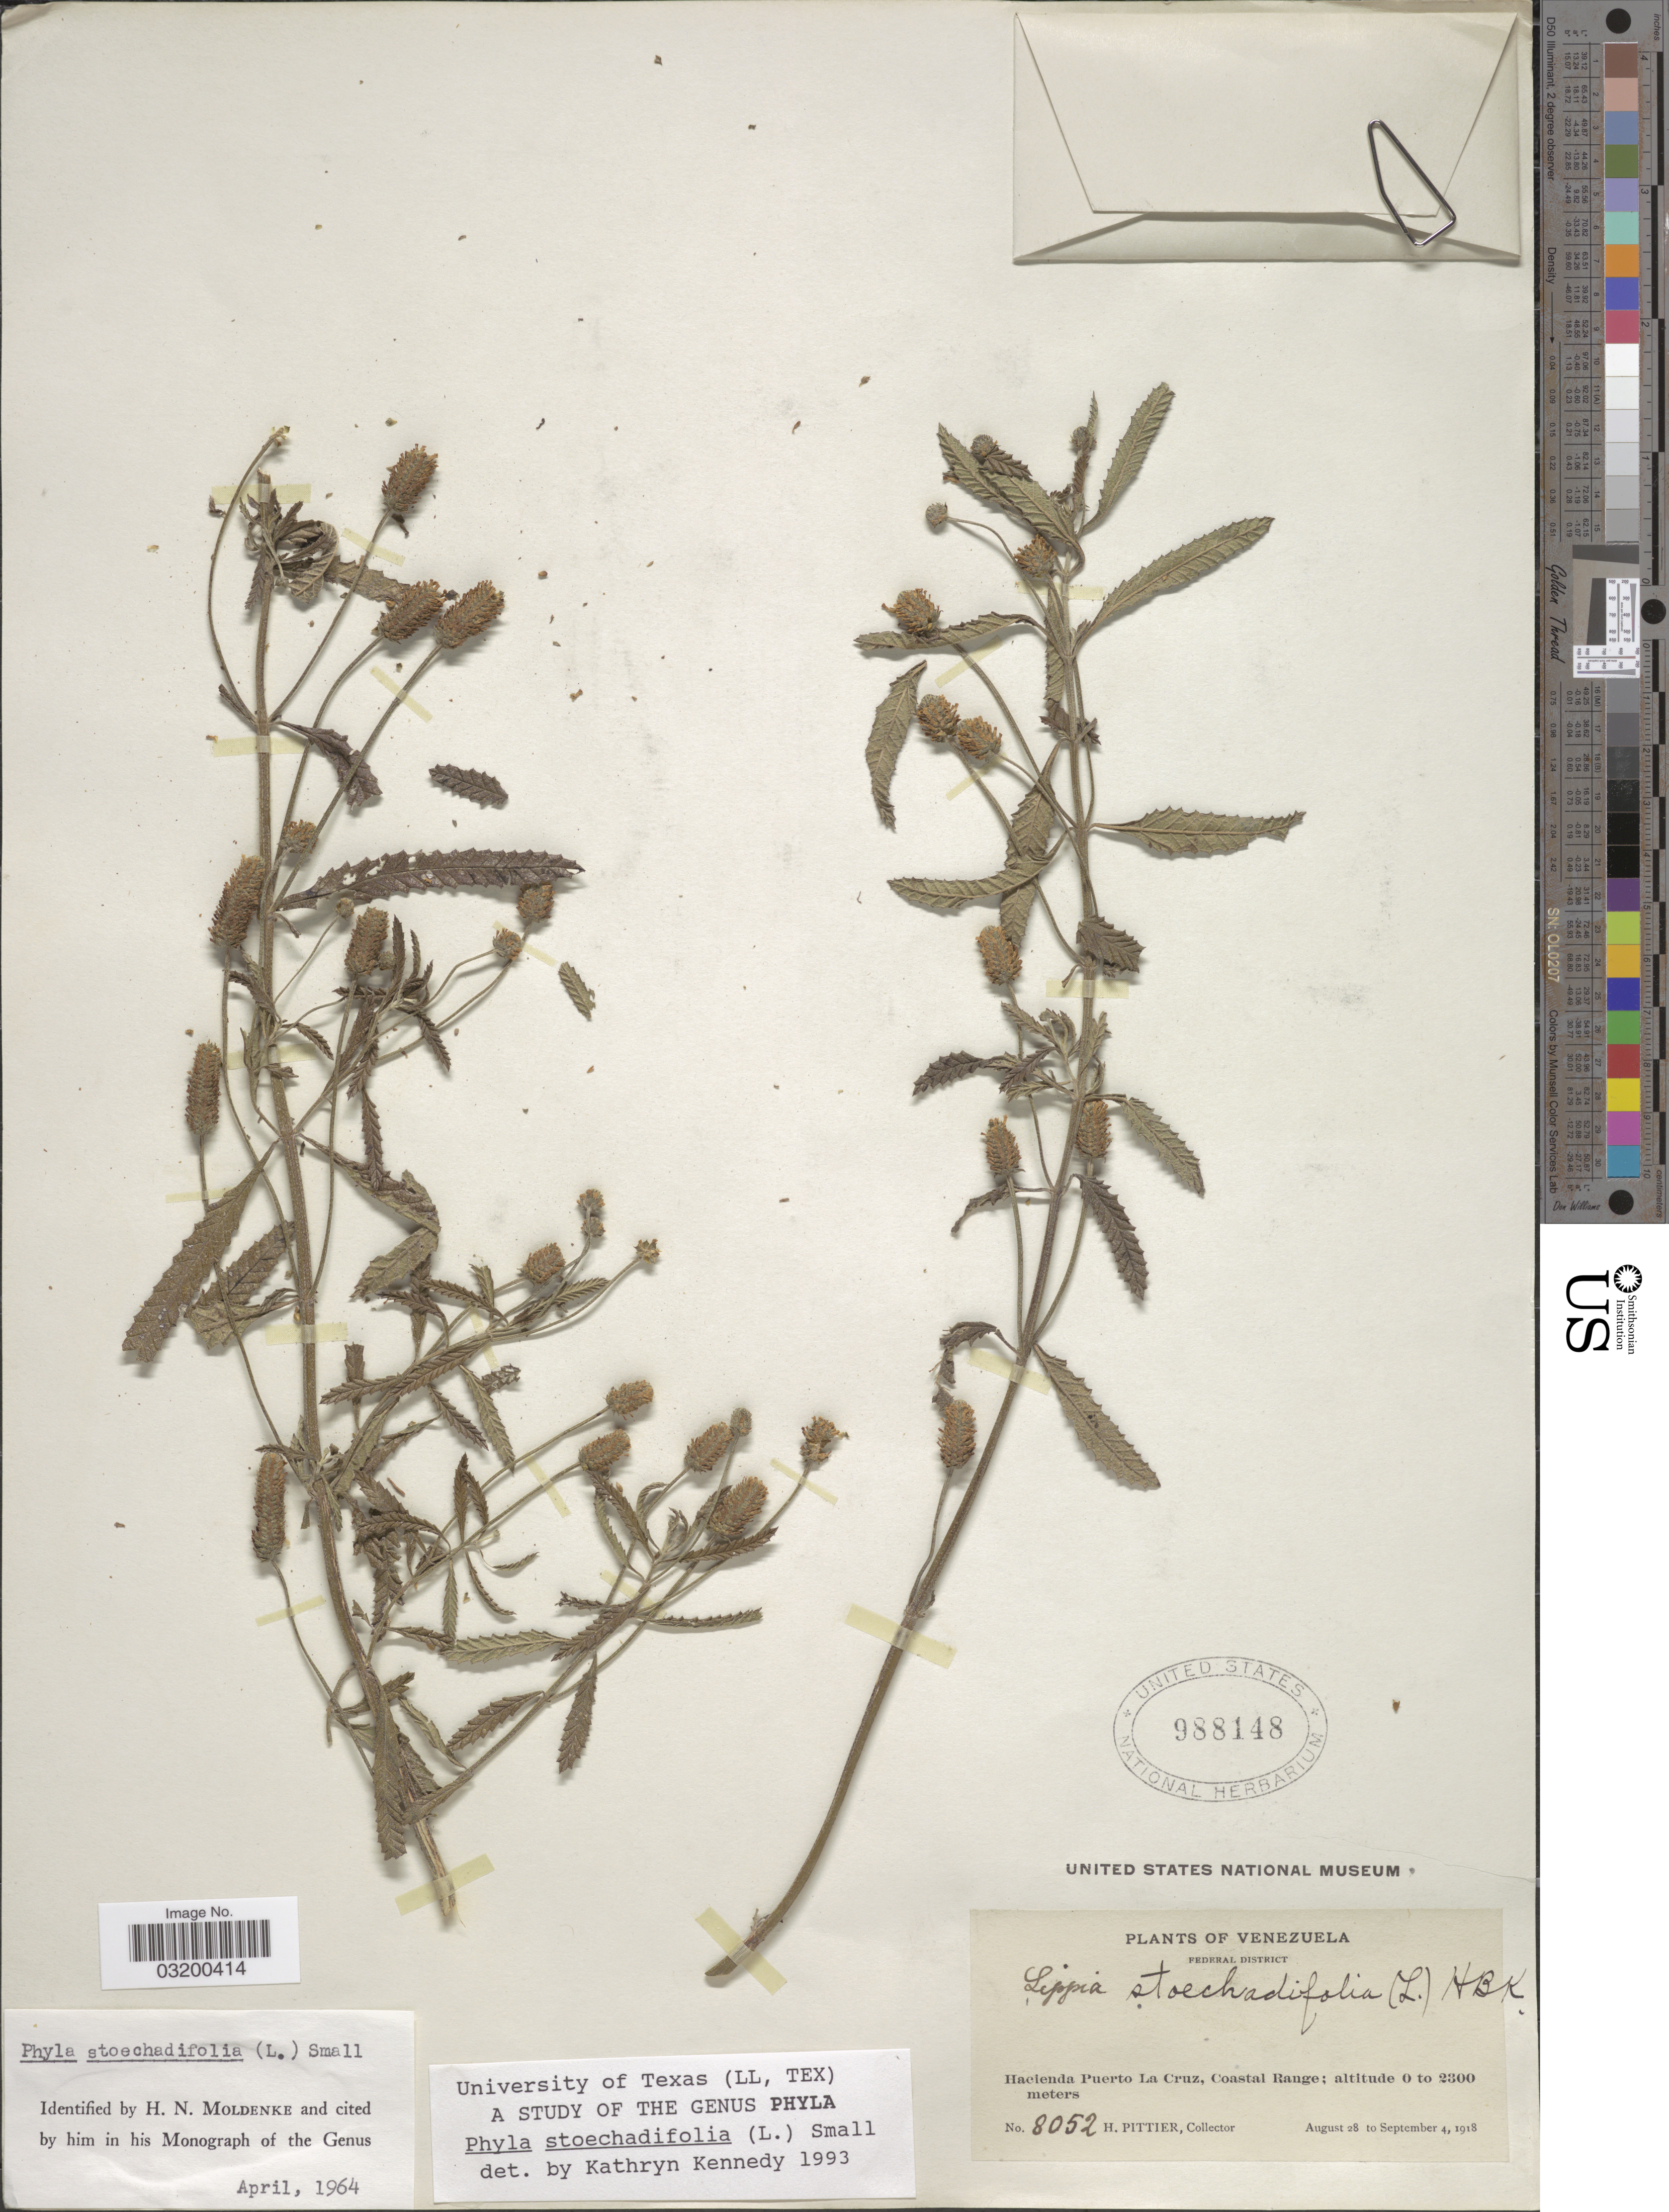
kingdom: Plantae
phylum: Tracheophyta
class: Magnoliopsida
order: Lamiales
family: Verbenaceae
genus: Phyla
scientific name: Phyla stoechadifolia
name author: (L.) Small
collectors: H. F. Pittier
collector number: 8052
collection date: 1918-08-28/1918-09-04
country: Venezuela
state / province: Distrito Federal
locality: Federal District. Hacienda Puerto La Cruz, Coastal Range.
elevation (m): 0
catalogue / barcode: US 988148